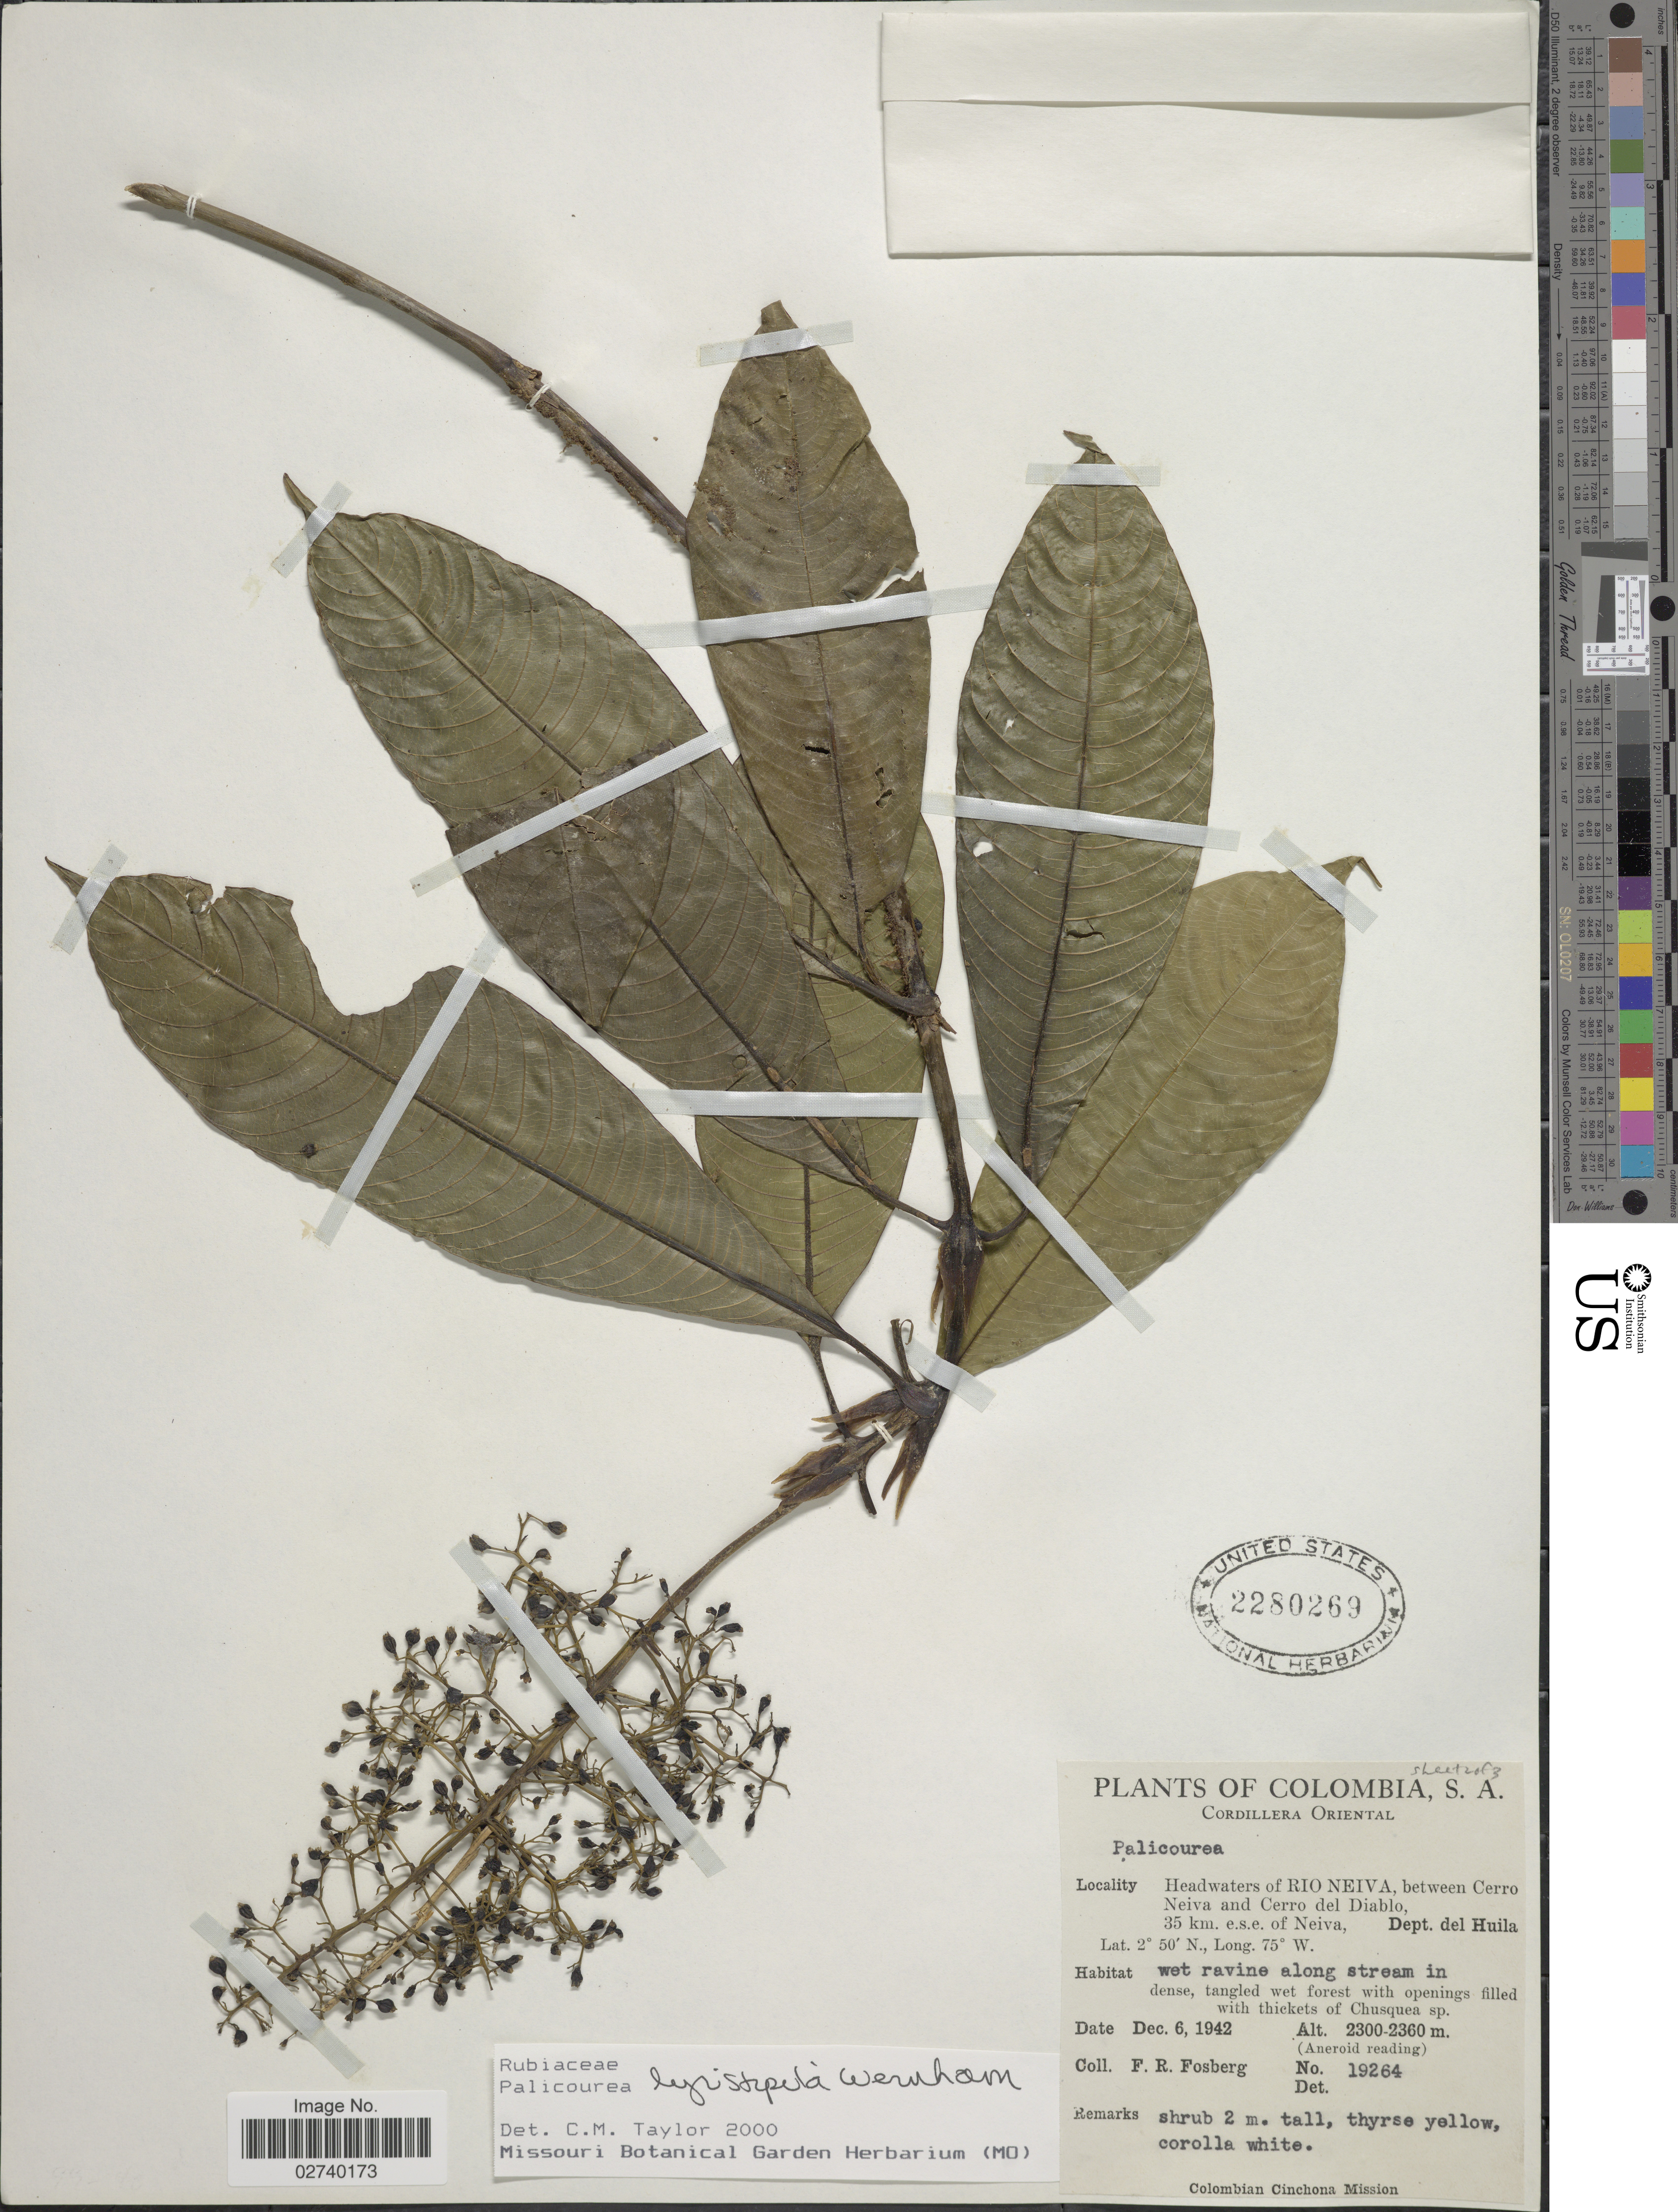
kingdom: Plantae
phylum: Tracheophyta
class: Magnoliopsida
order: Gentianales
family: Rubiaceae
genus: Palicourea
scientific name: Palicourea lyristipula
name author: Wernham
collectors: F. R. Fosberg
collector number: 19264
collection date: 1942-12-06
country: Colombia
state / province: Huila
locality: Cordillera Oriental, Headwaters of Rio Neiva, between Cerro Neiva and Cerro del Diablo, 35 km. e.s.e. of Neiva, wet ravine along stream in dense, tangled wet forest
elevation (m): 2300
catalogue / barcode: US 2280269